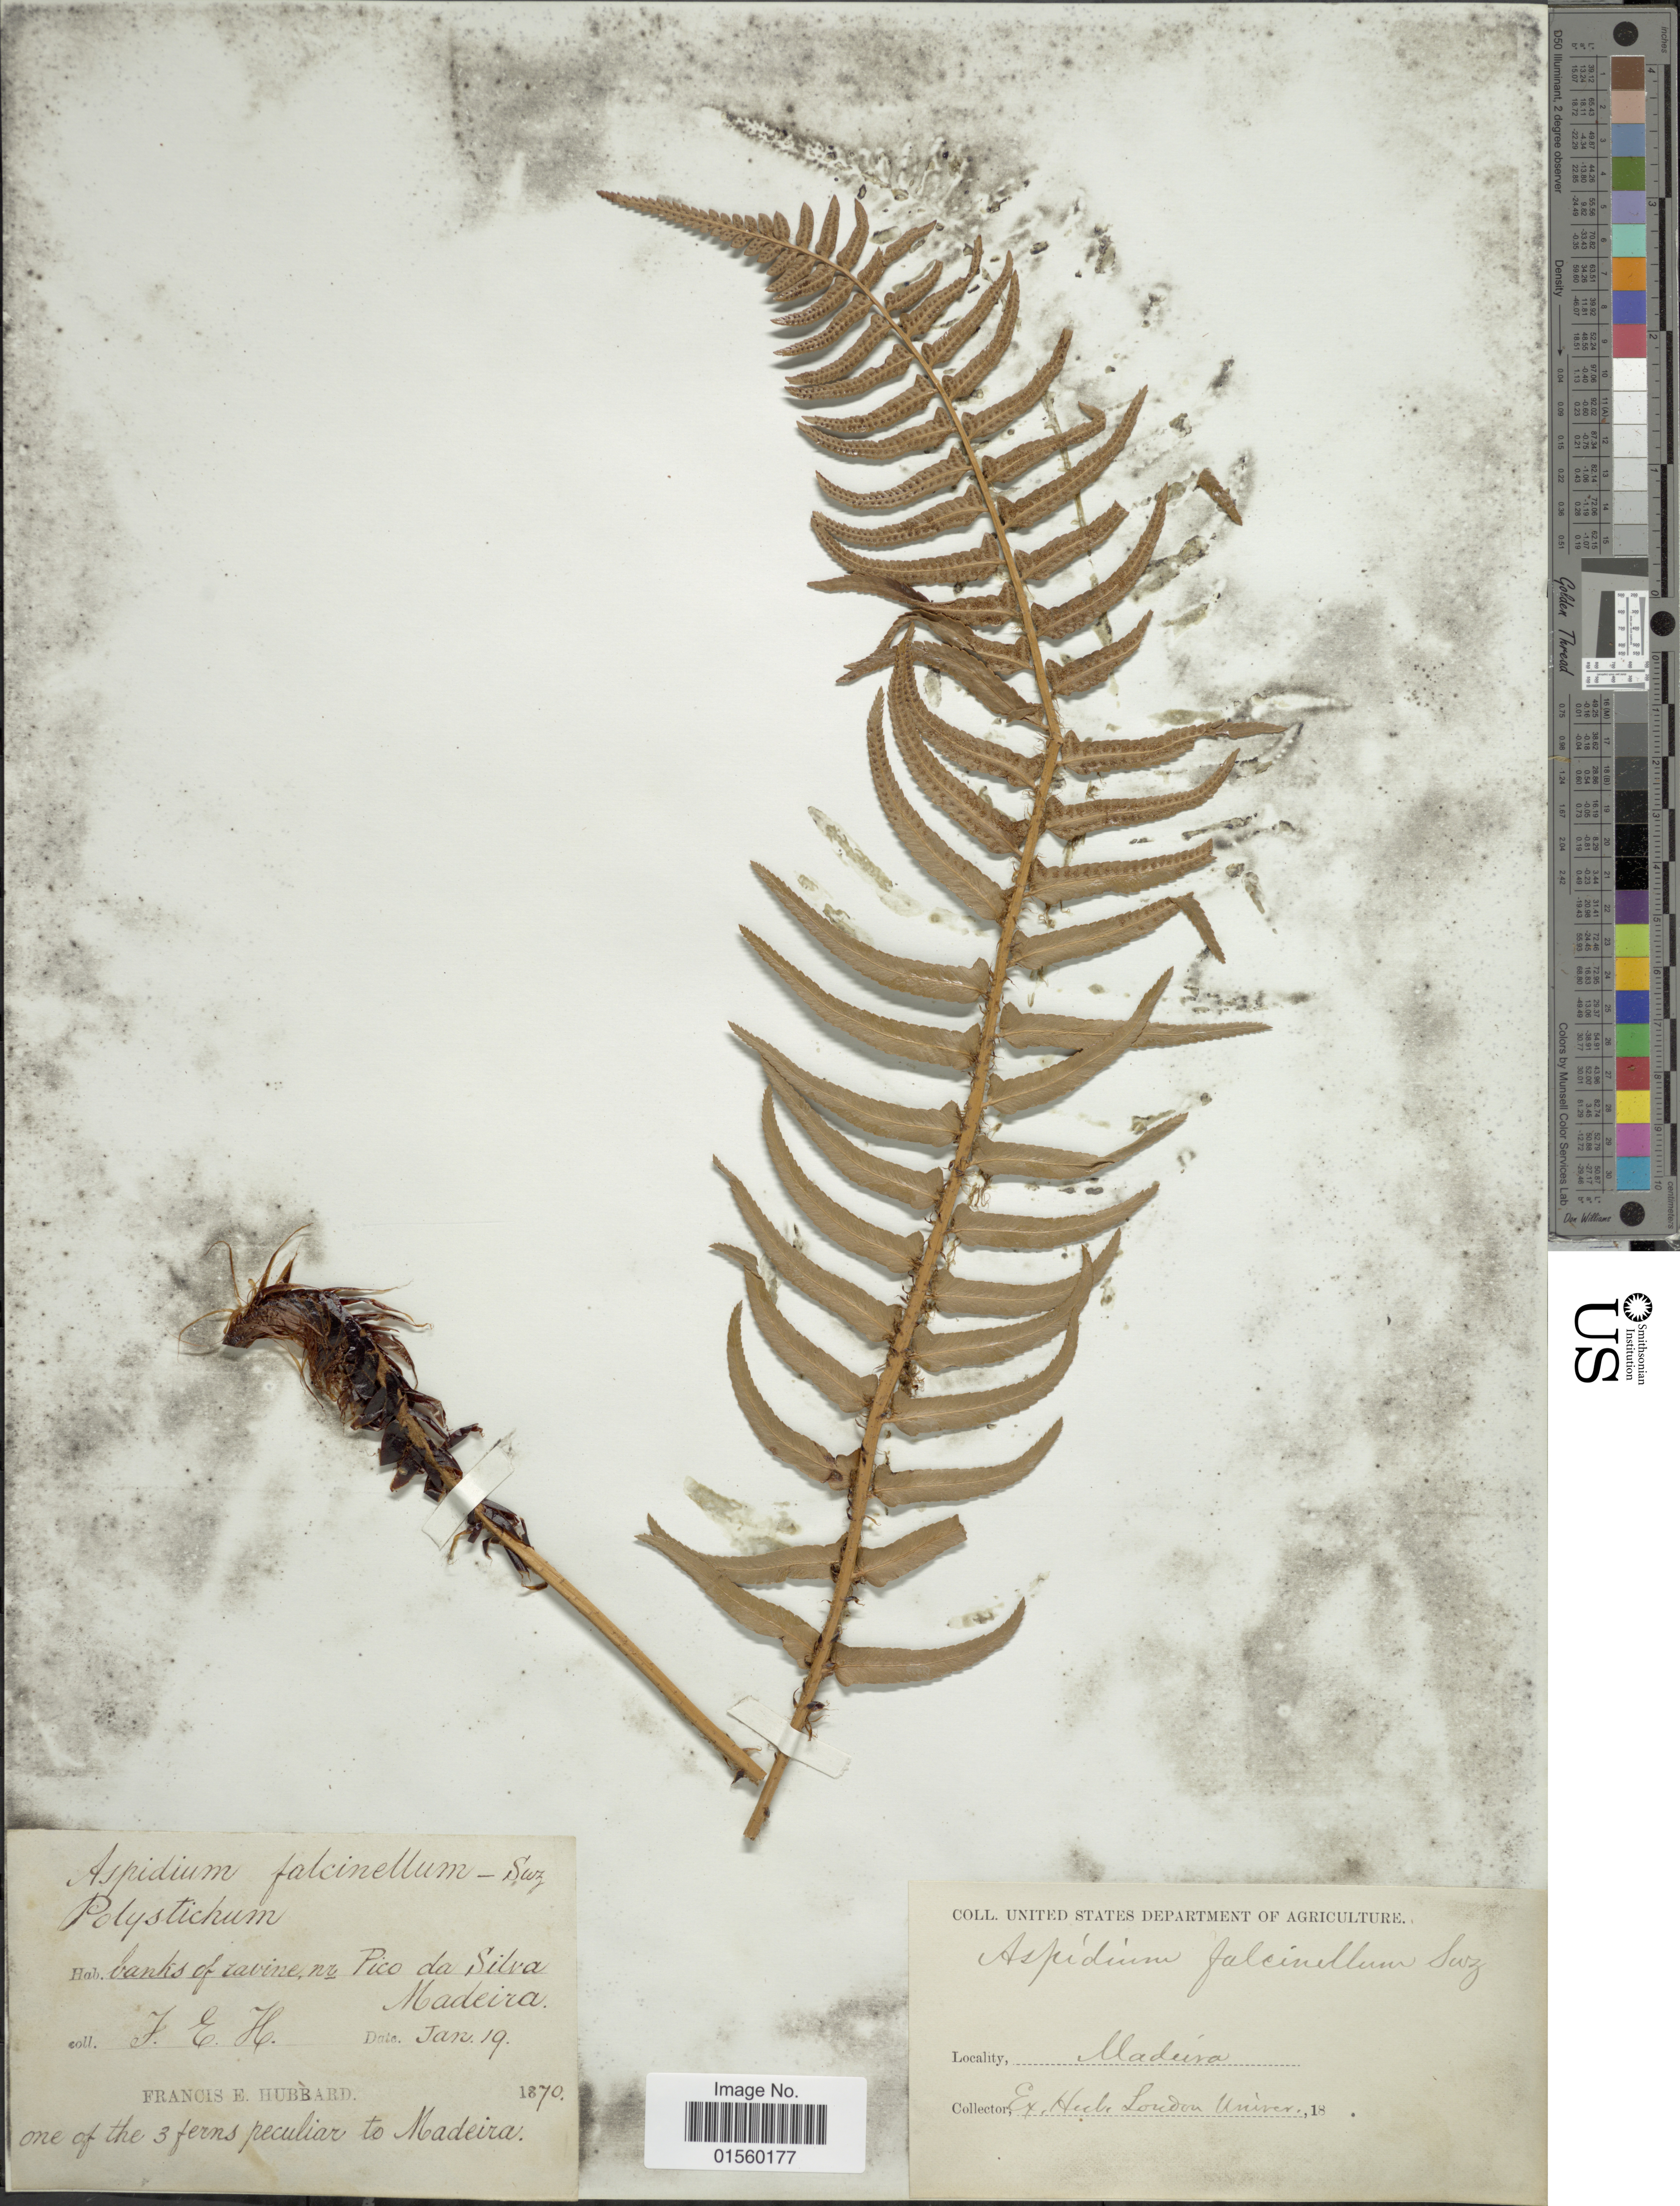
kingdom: Plantae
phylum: Tracheophyta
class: Polypodiopsida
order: Polypodiales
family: Dryopteridaceae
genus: Polystichum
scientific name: Polystichum falcinellum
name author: C. Presl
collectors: F. E. Hubbard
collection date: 1870-01-19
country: Portugal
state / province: Madeira (Aut. Reg.)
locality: Banks of ravine nr Pico da Silva